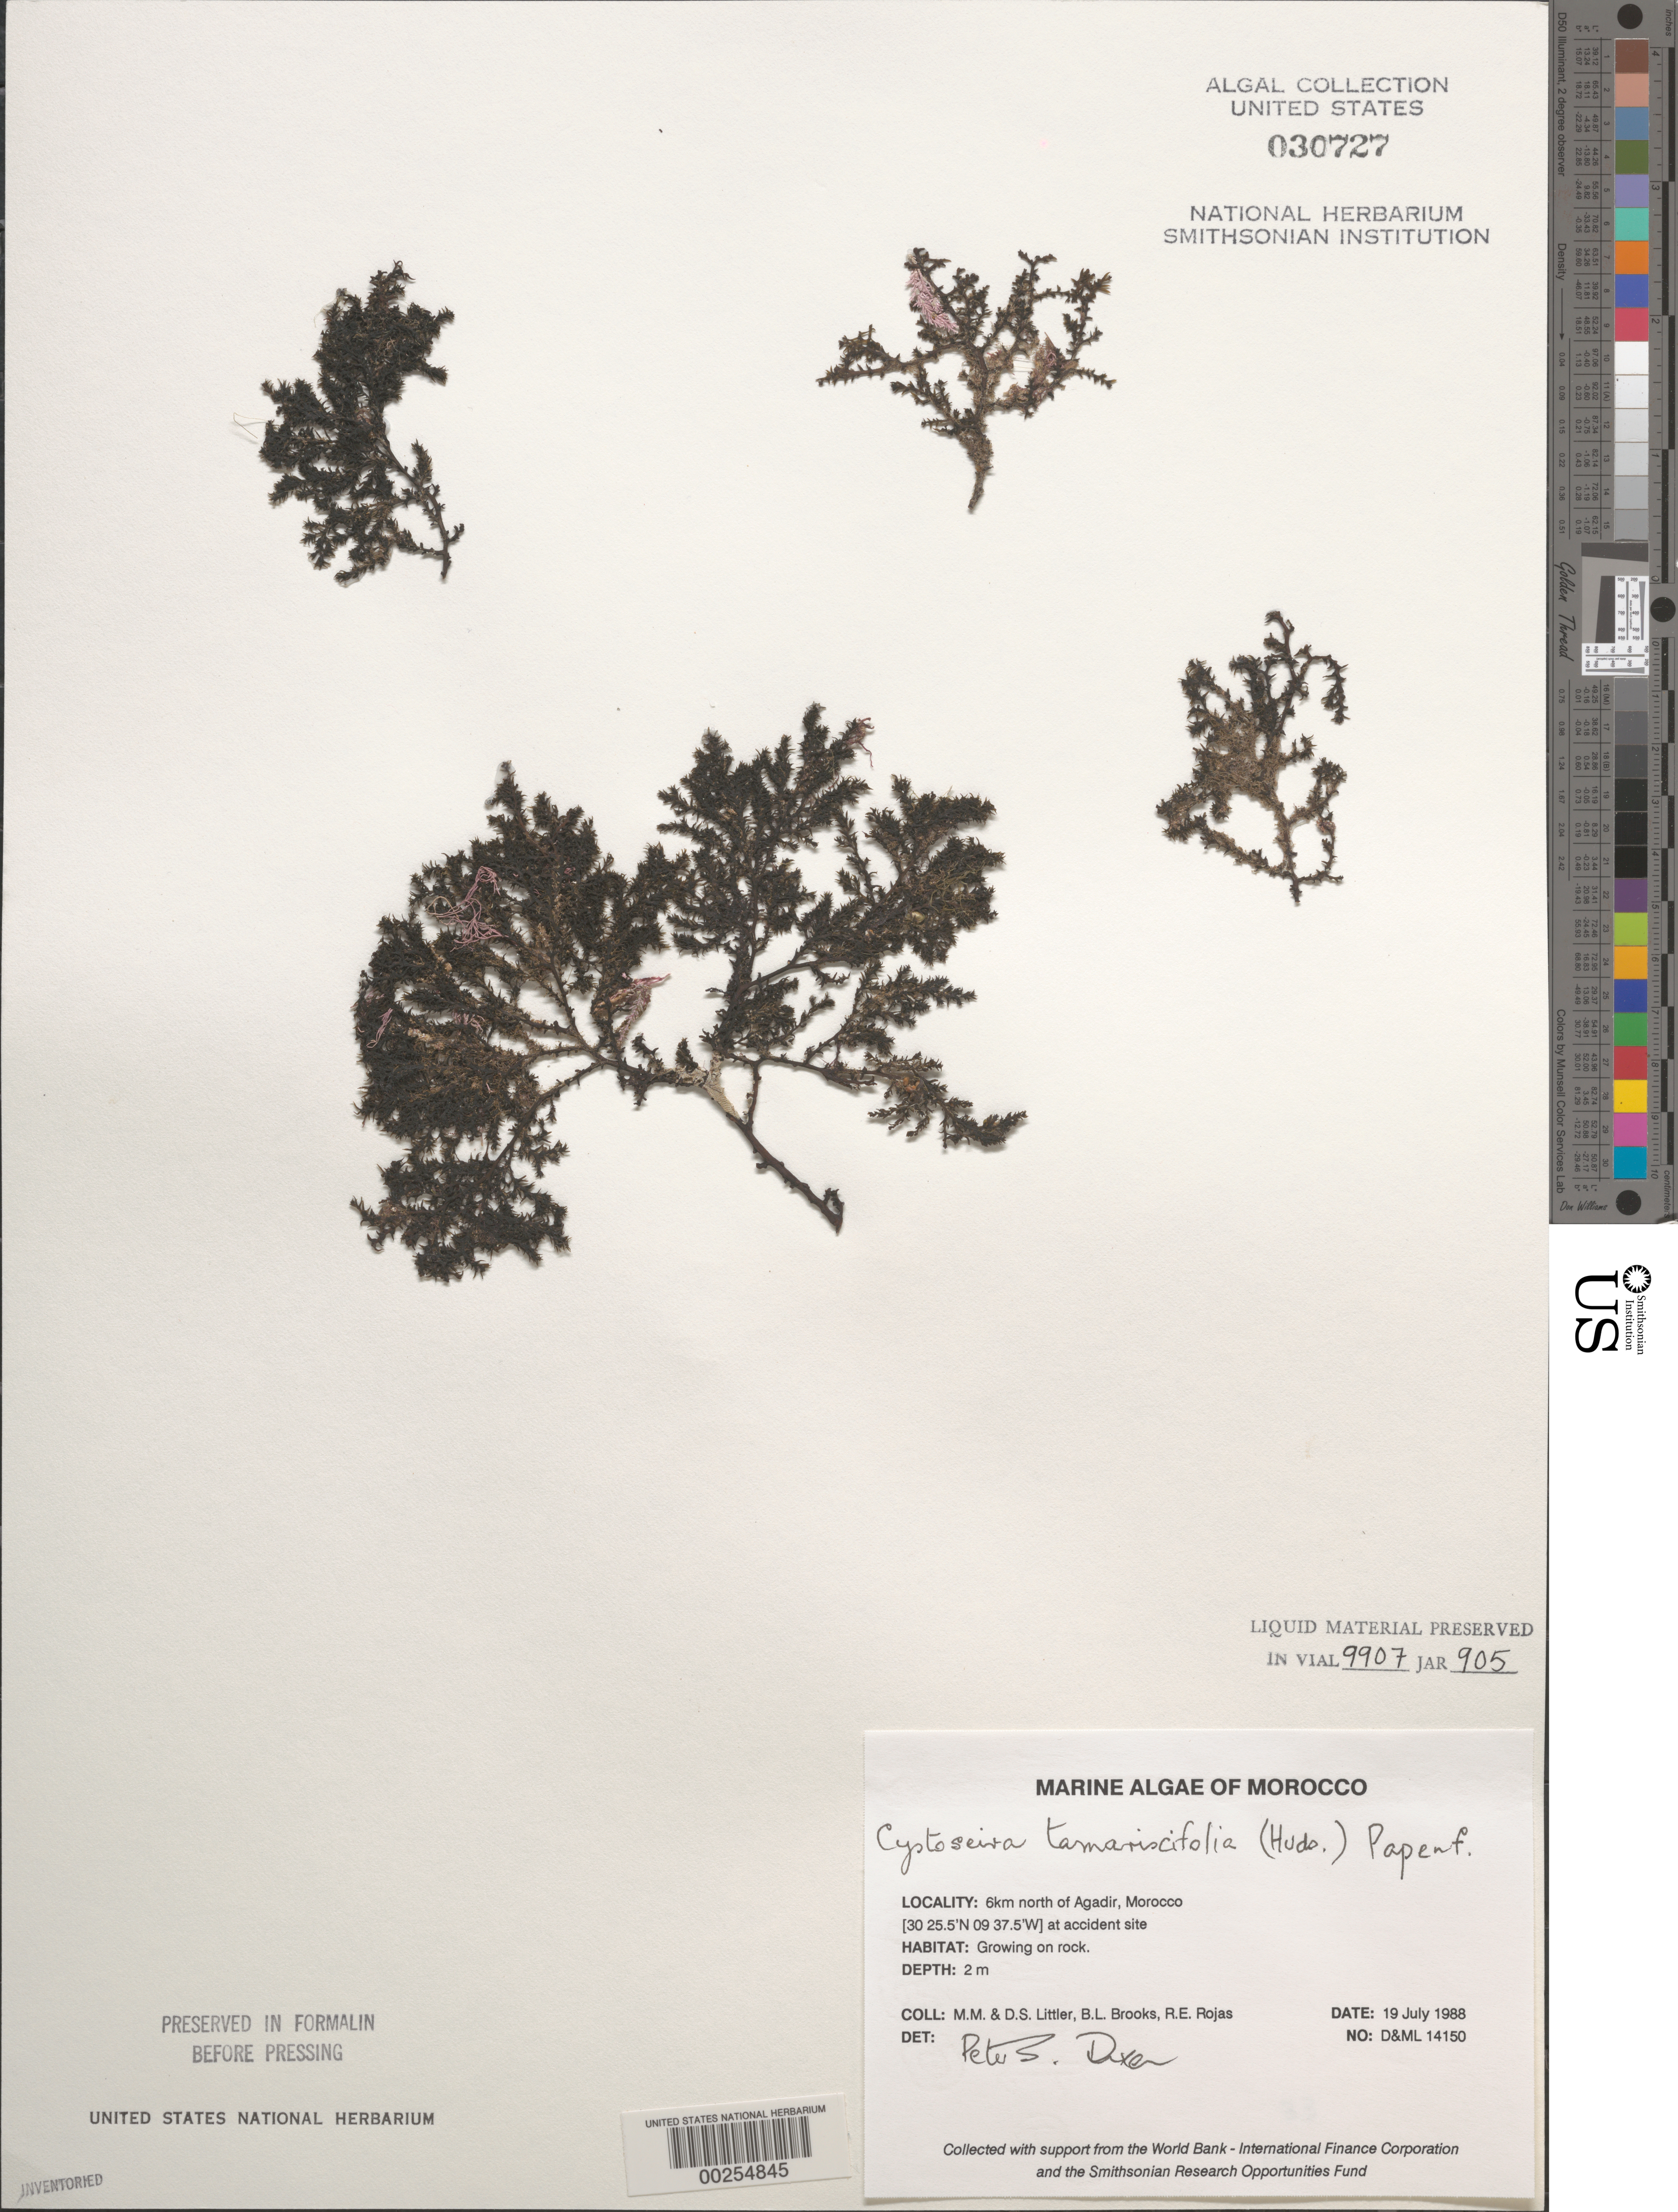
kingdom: Chromista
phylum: Ochrophyta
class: Phaeophyceae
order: Fucales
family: Sargassaceae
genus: Cystoseira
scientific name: Cystoseira tamariscifolia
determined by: Dixon, P. S.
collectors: M. M. Littler, D. S. Littler, B. Brooks & R. Rojas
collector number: D&ML 14150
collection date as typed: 19 Jul 1988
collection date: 1988-07-19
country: Morocco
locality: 6 km north of Agadir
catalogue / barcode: US 30727